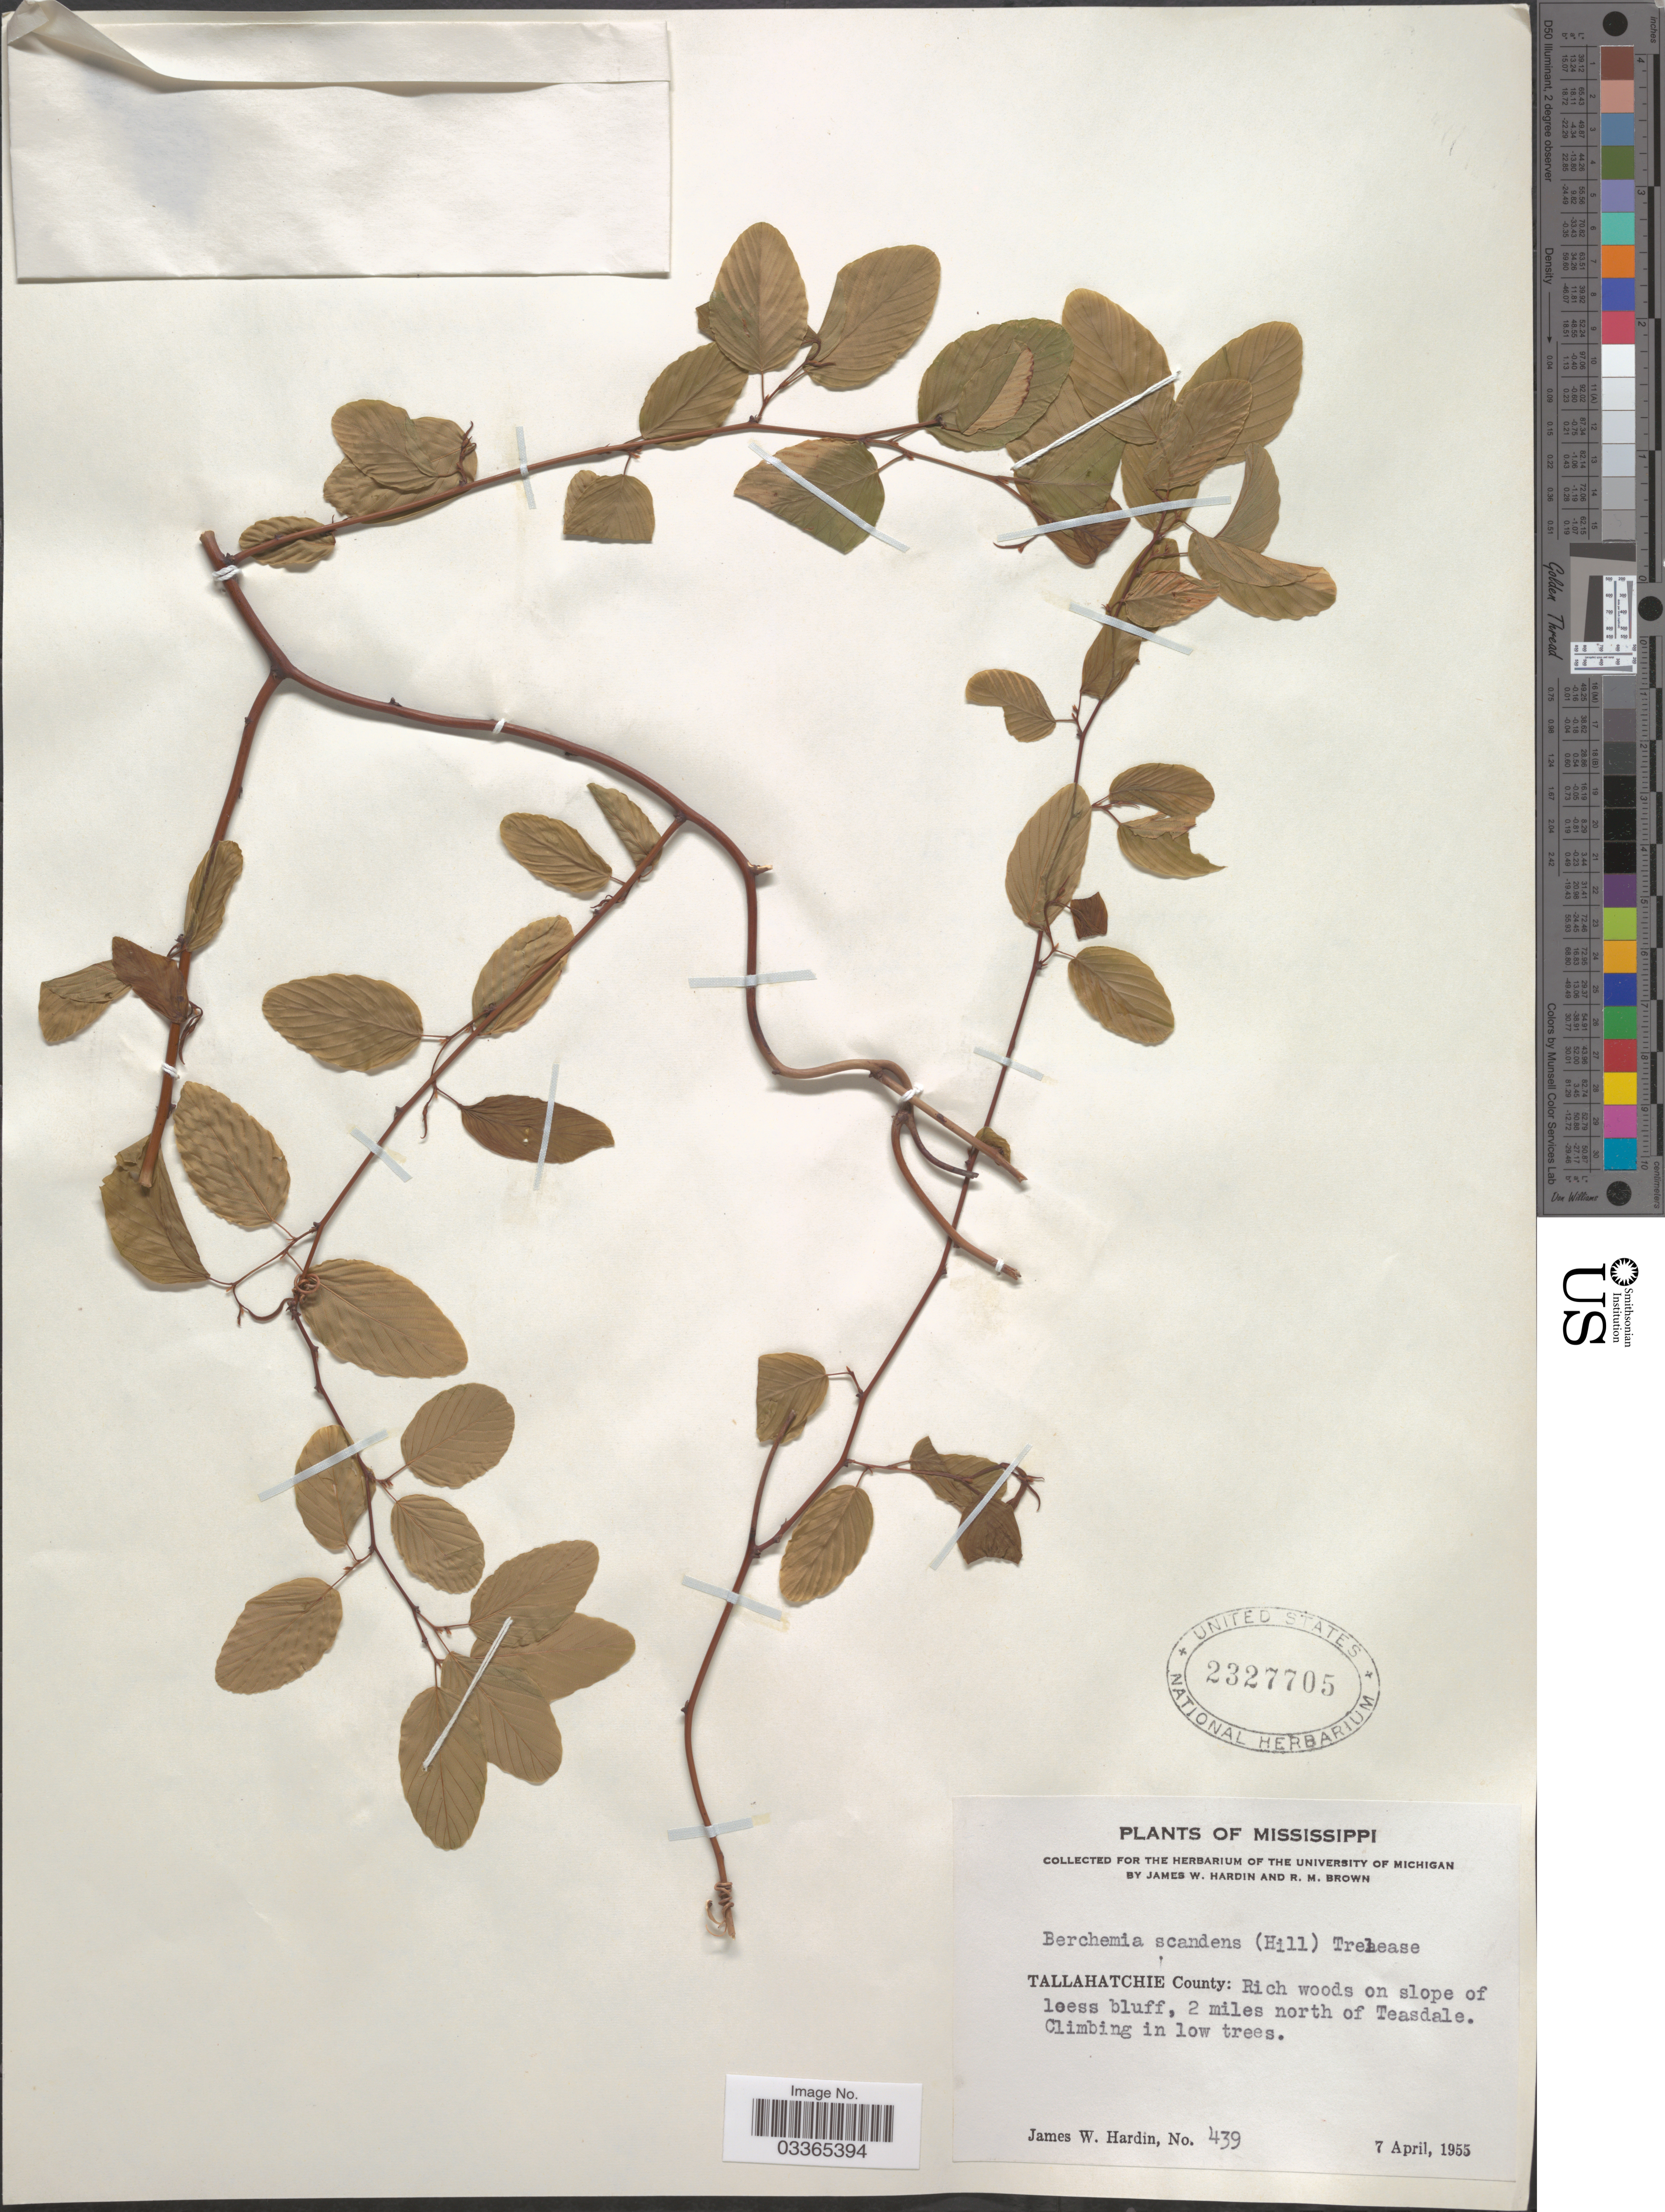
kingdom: Plantae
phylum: Tracheophyta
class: Magnoliopsida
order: Rosales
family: Rhamnaceae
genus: Berchemia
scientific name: Berchemia scandens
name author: (Hill) K. Koch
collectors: J. W. Hardin & R. Brown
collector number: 439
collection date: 1955-04-07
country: United States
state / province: Mississippi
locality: Tallahatchie County: Rich woods on slope of loess bluff, 2 miles north of Teasdale.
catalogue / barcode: US 2327705